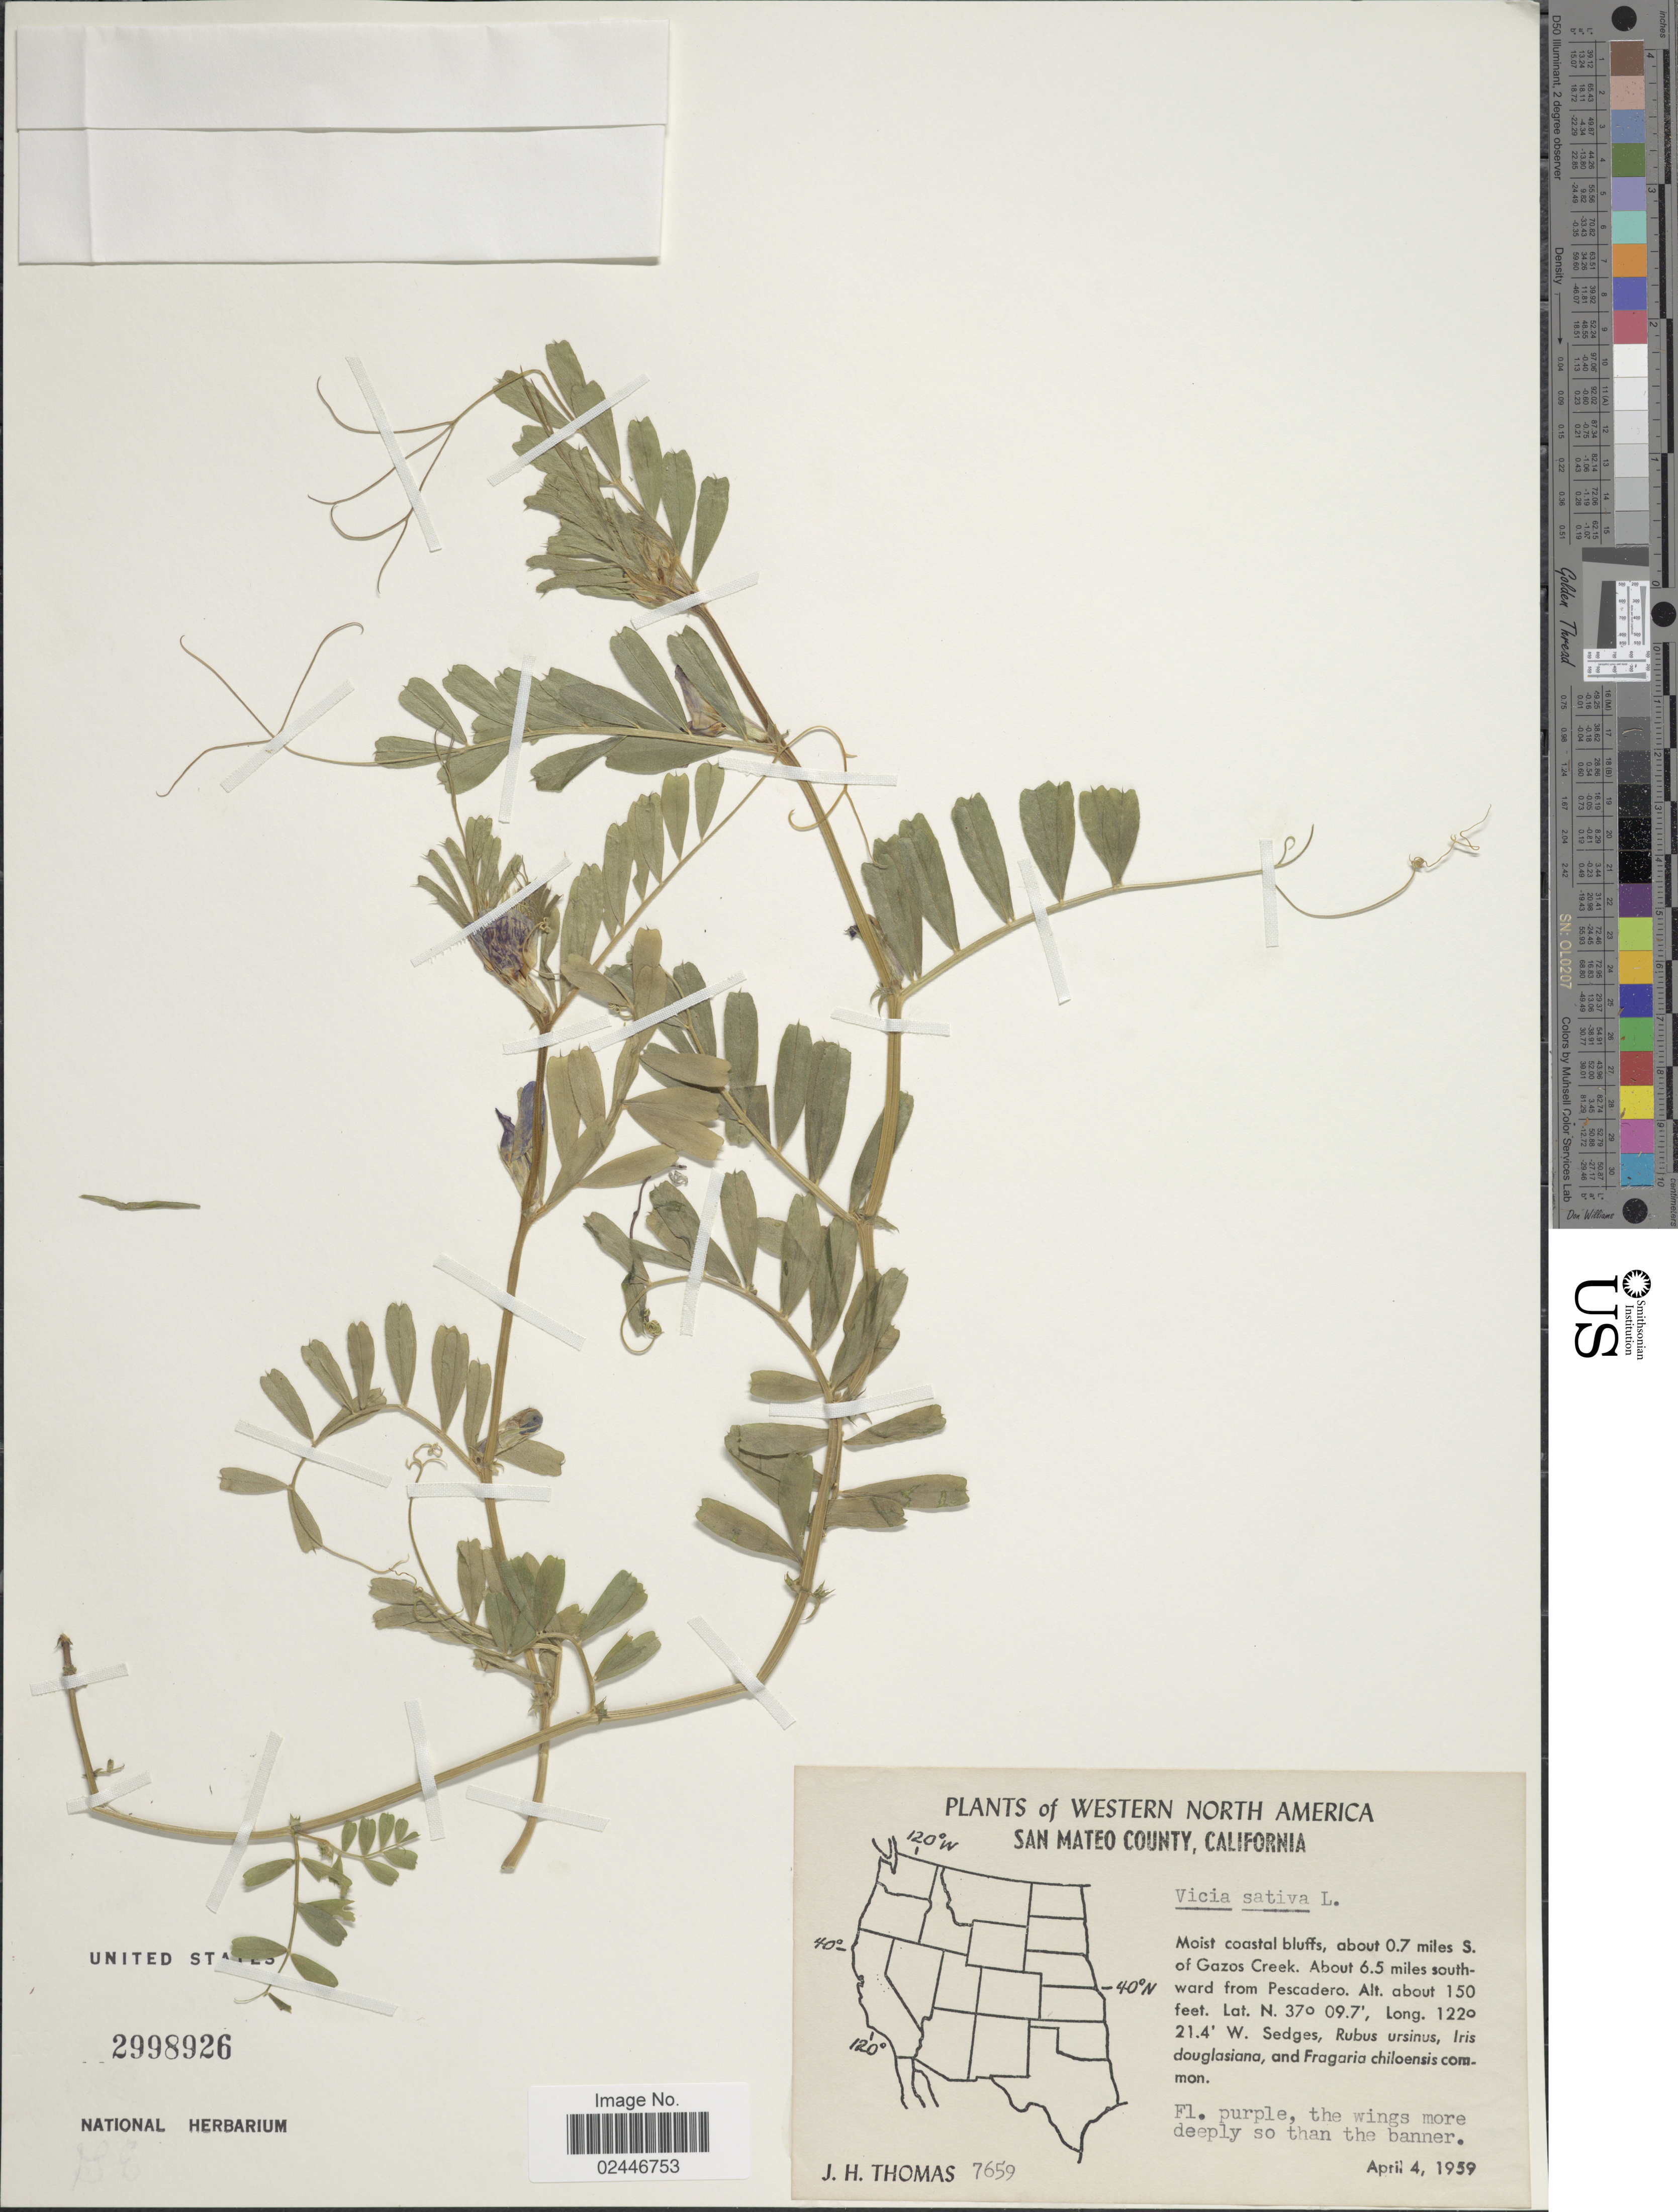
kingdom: Plantae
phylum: Tracheophyta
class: Magnoliopsida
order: Fabales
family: Fabaceae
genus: Vicia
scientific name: Vicia sativa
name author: L.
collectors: J. H. Thomas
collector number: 7659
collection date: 1959-04-04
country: United States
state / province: California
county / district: San Mateo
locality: Western North America, San Mateo County, moist coastal bluffs, about 0.7 miles S. of Gazos Creek, about 6.5 miles southward from Pescadero.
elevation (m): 46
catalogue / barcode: US 2998926